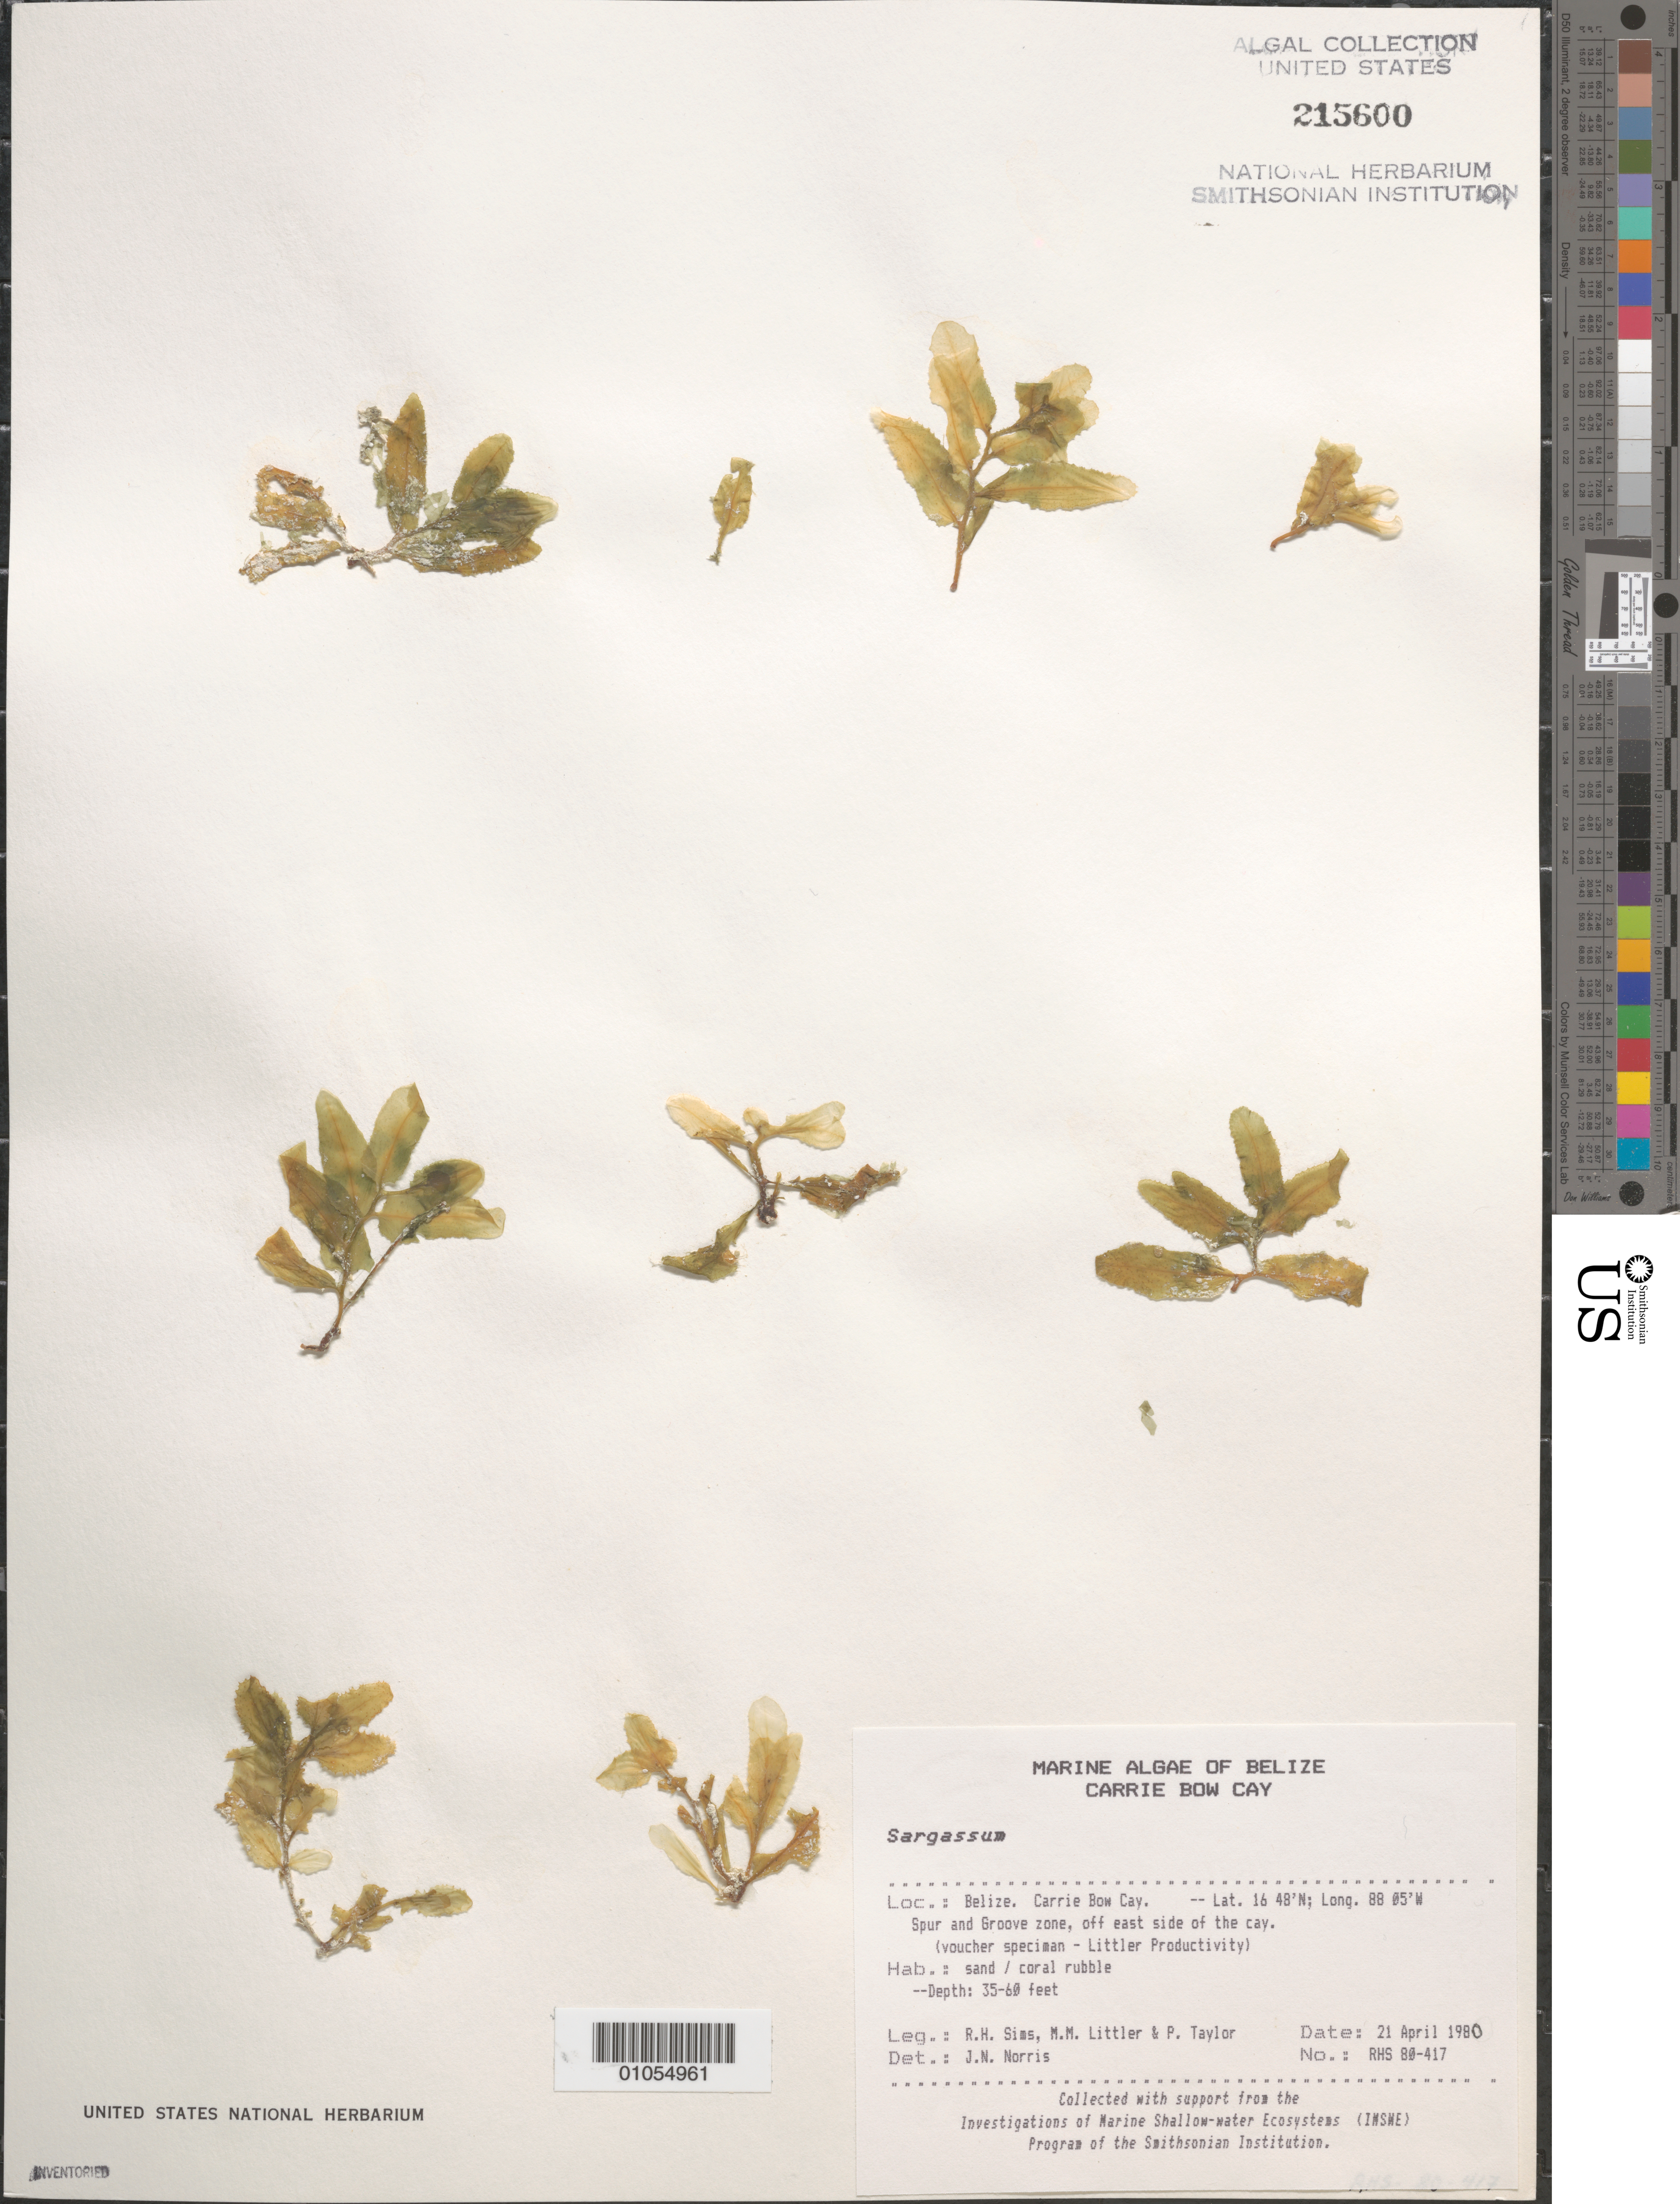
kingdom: Chromista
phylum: Ochrophyta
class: Phaeophyceae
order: Fucales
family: Sargassaceae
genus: Sargassum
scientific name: Sargassum sp.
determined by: Norris, James N.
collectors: R. H. Sims, M. M. Littler & P. R. Taylor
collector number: RHS 80-417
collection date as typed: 21 Apr 1980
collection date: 1980-04-21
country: Belize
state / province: Stann Creek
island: Carrie Bow Cay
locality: Spur and groove zone off east side of Carrie Bow Cay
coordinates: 16 48'N, 88 05'W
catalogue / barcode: US 215600